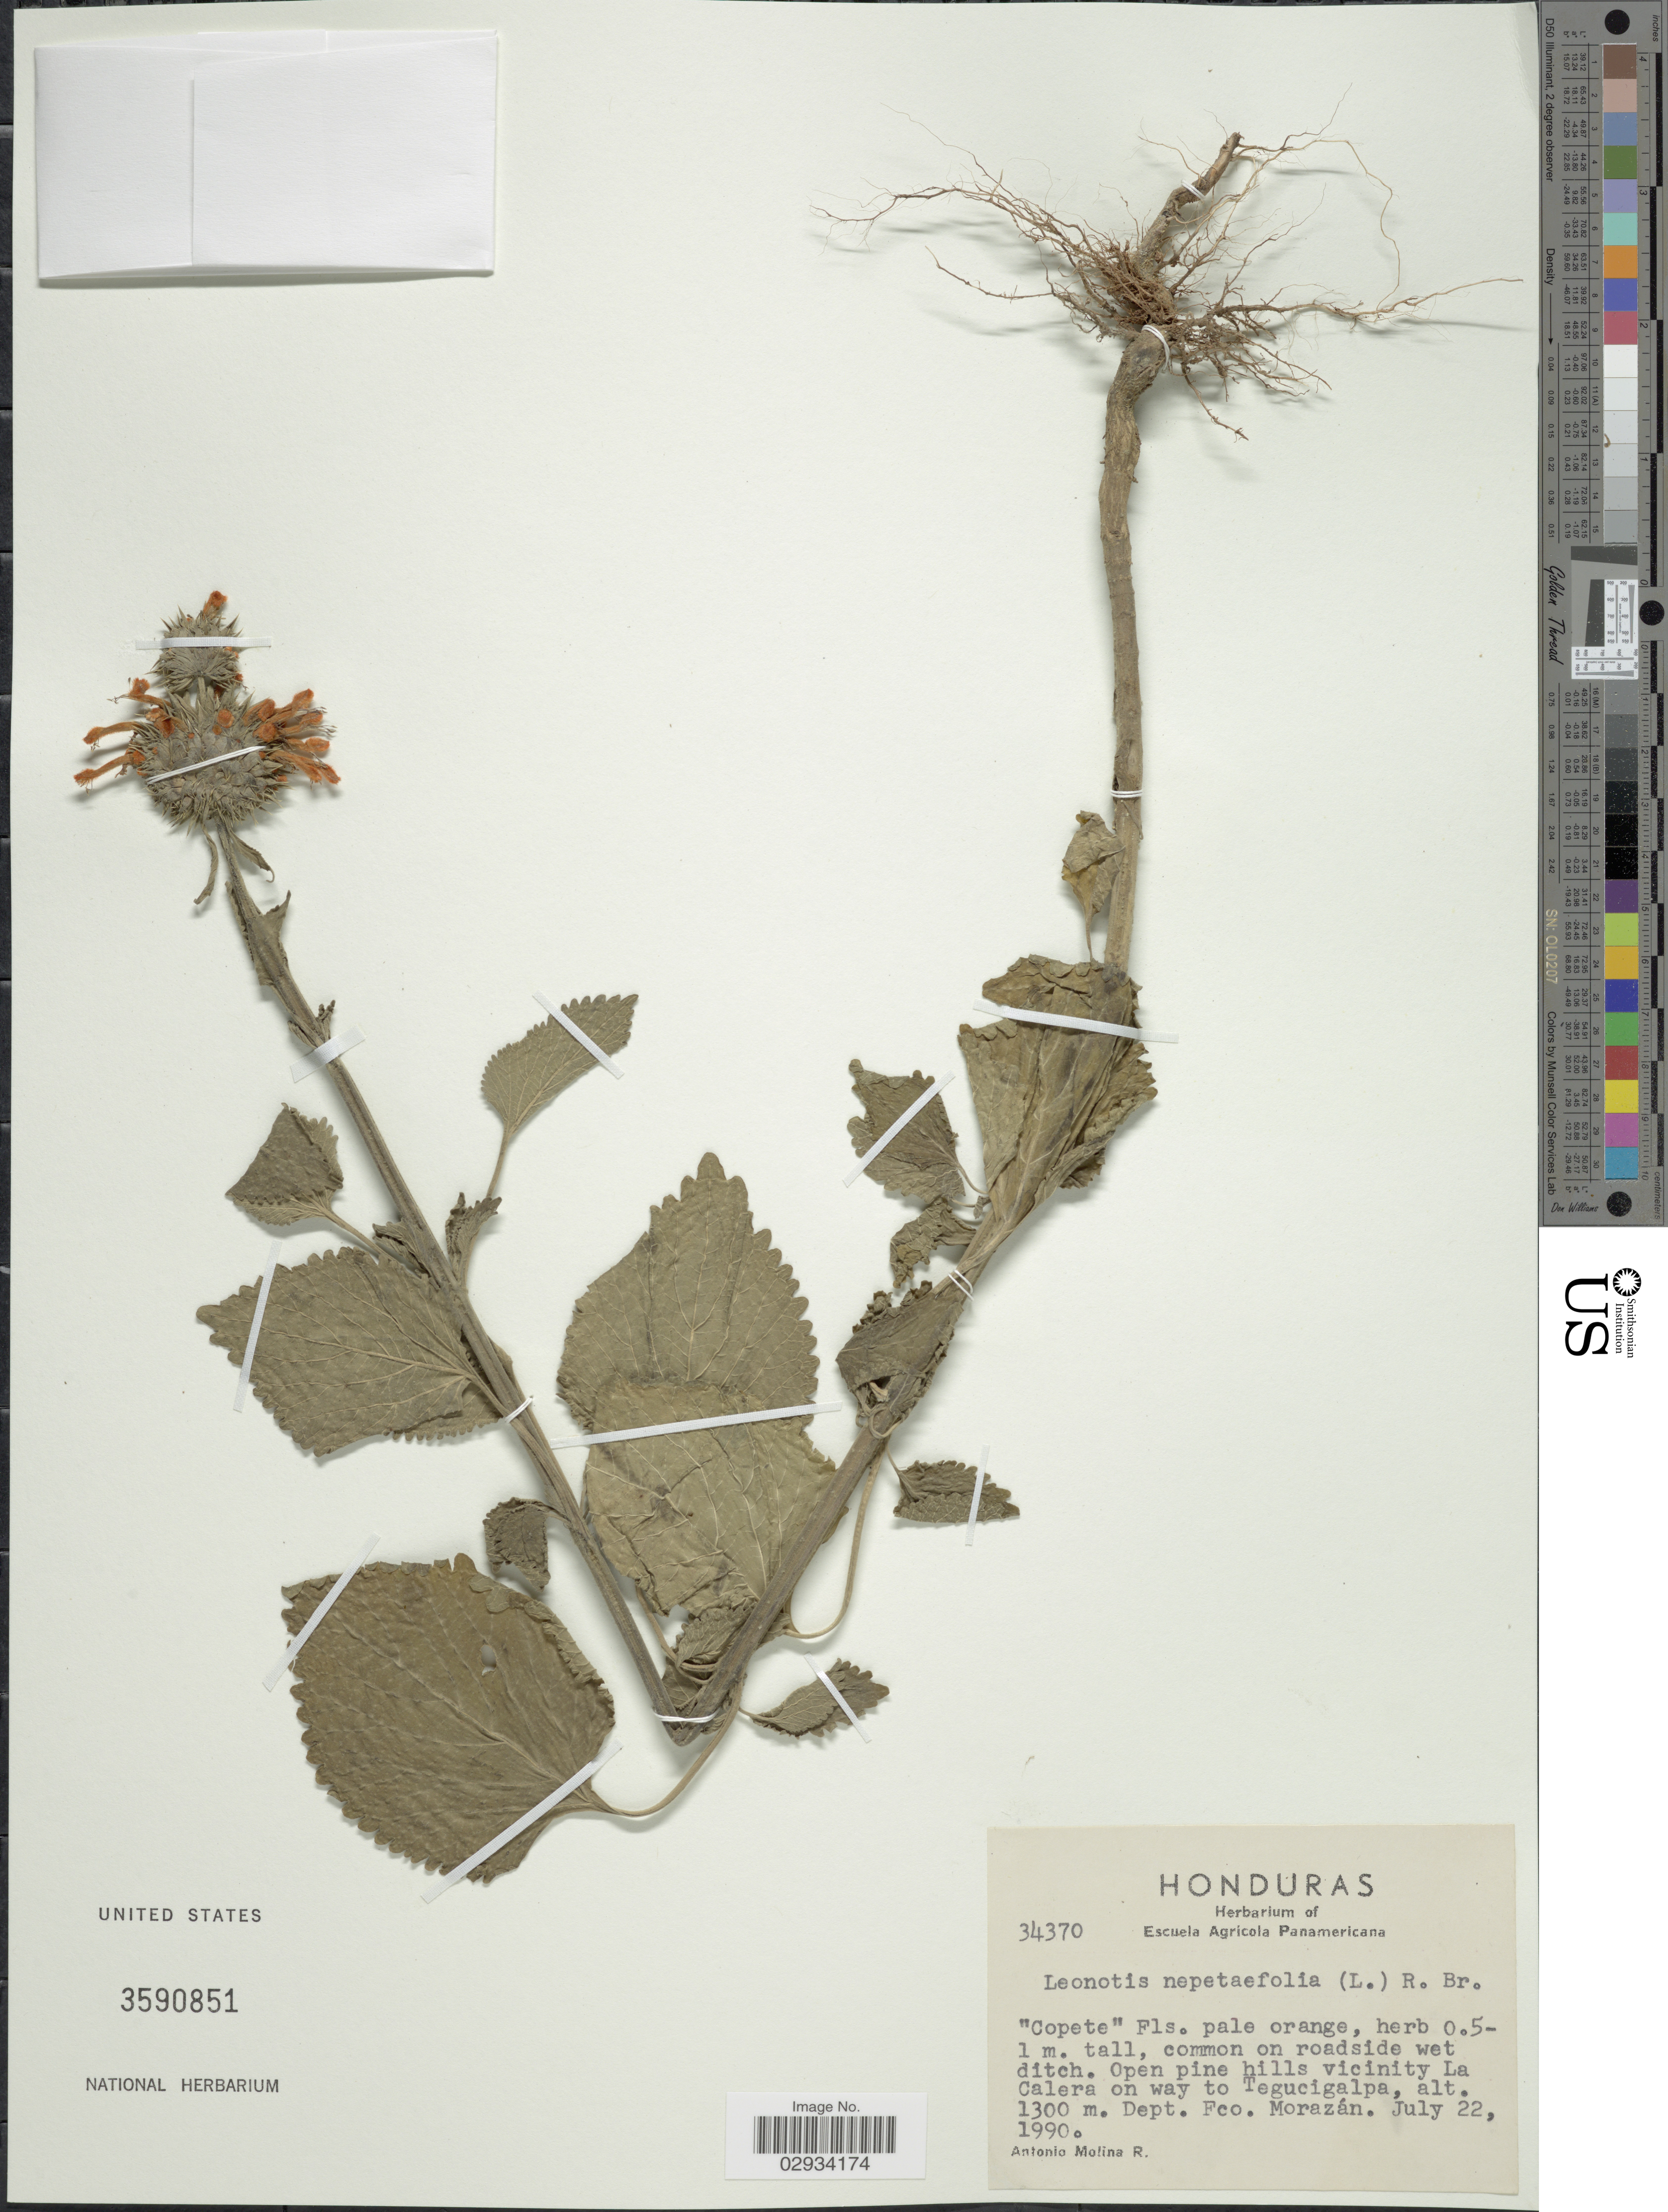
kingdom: Plantae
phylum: Tracheophyta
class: Magnoliopsida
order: Lamiales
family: Lamiaceae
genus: Leonotis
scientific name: Leonotis nepetifolia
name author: (L.) R. Br.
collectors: A. Molina R.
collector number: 34370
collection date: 1990-07-22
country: Honduras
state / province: Fco. Morazán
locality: Open pine hills vicinity La Calera on way to Tegucigalpa. Dept. Fco. Morazán.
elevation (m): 1300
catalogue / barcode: US 3590851